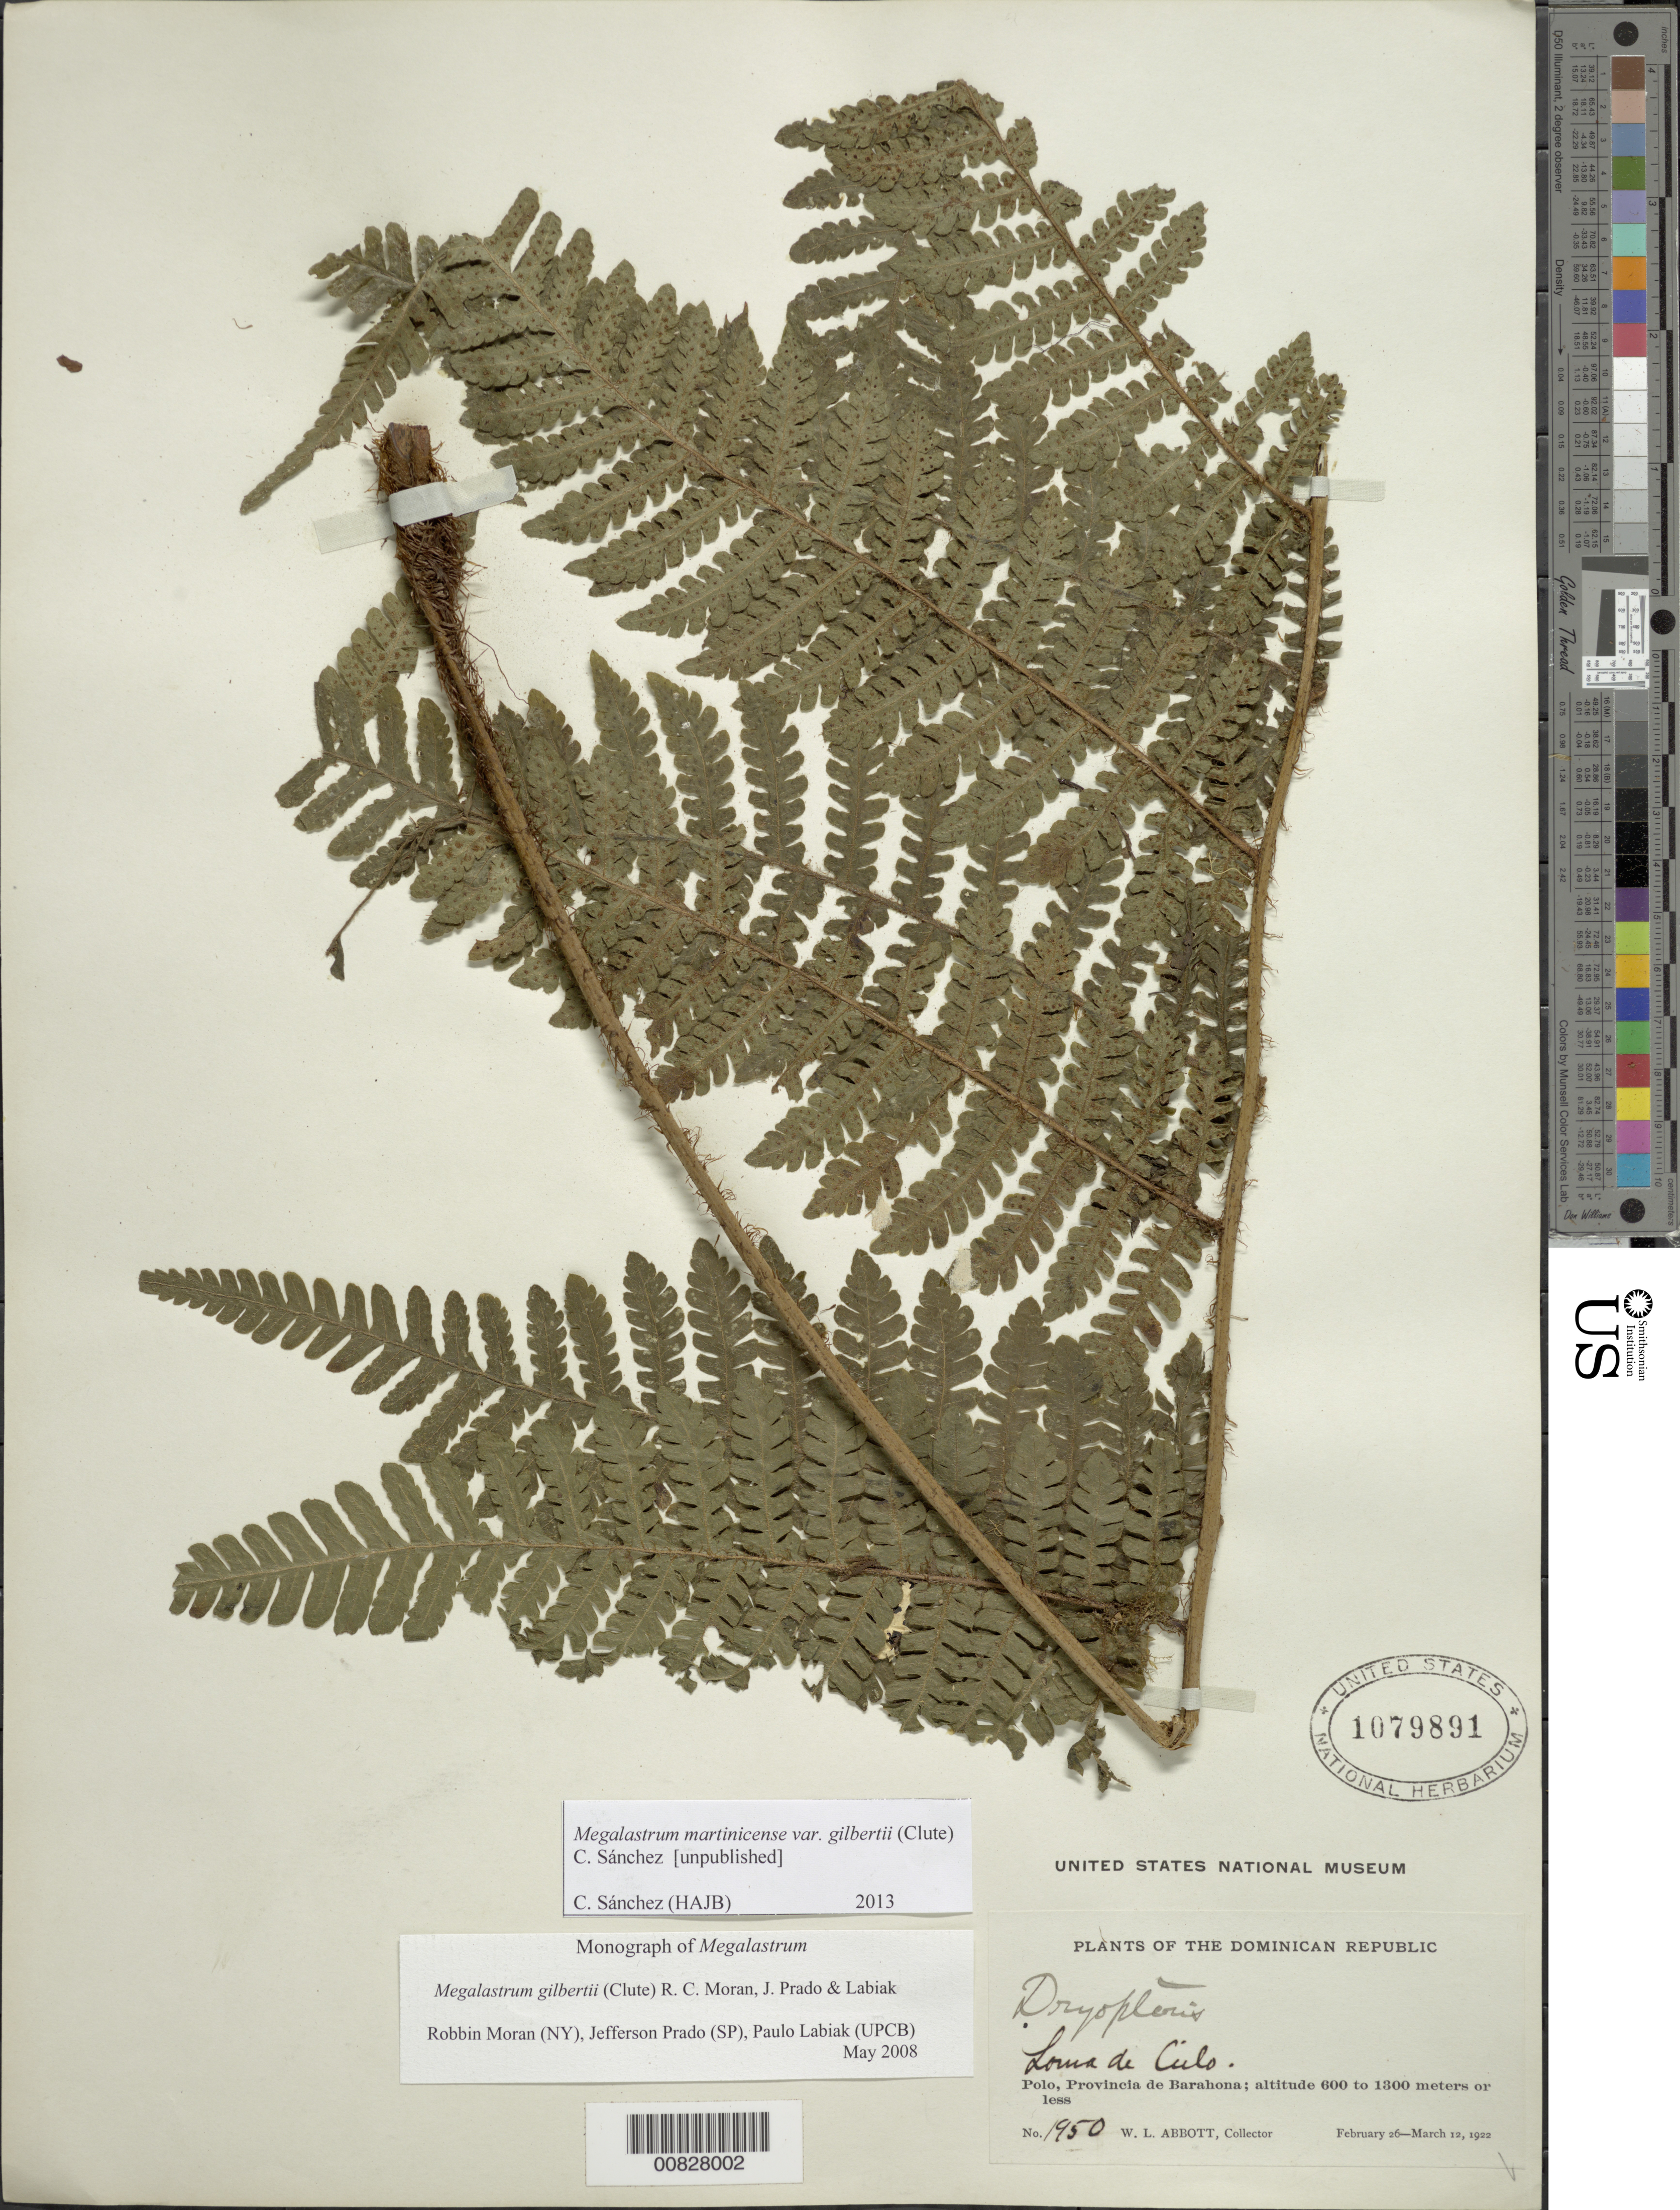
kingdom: Plantae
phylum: Tracheophyta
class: Polypodiopsida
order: Polypodiales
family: Dryopteridaceae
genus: Megalastrum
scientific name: Megalastrum gilbertii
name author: (Clute) R.C. Moran et al.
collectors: W. L. Abbott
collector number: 1950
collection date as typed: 26 Feb 1922 to 12 Mar 1922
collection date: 1922-02-26/1922-03-12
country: Dominican Republic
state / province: Barahona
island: Hispaniola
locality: Polo, Loma de Cielo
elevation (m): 600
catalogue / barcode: US 1079891